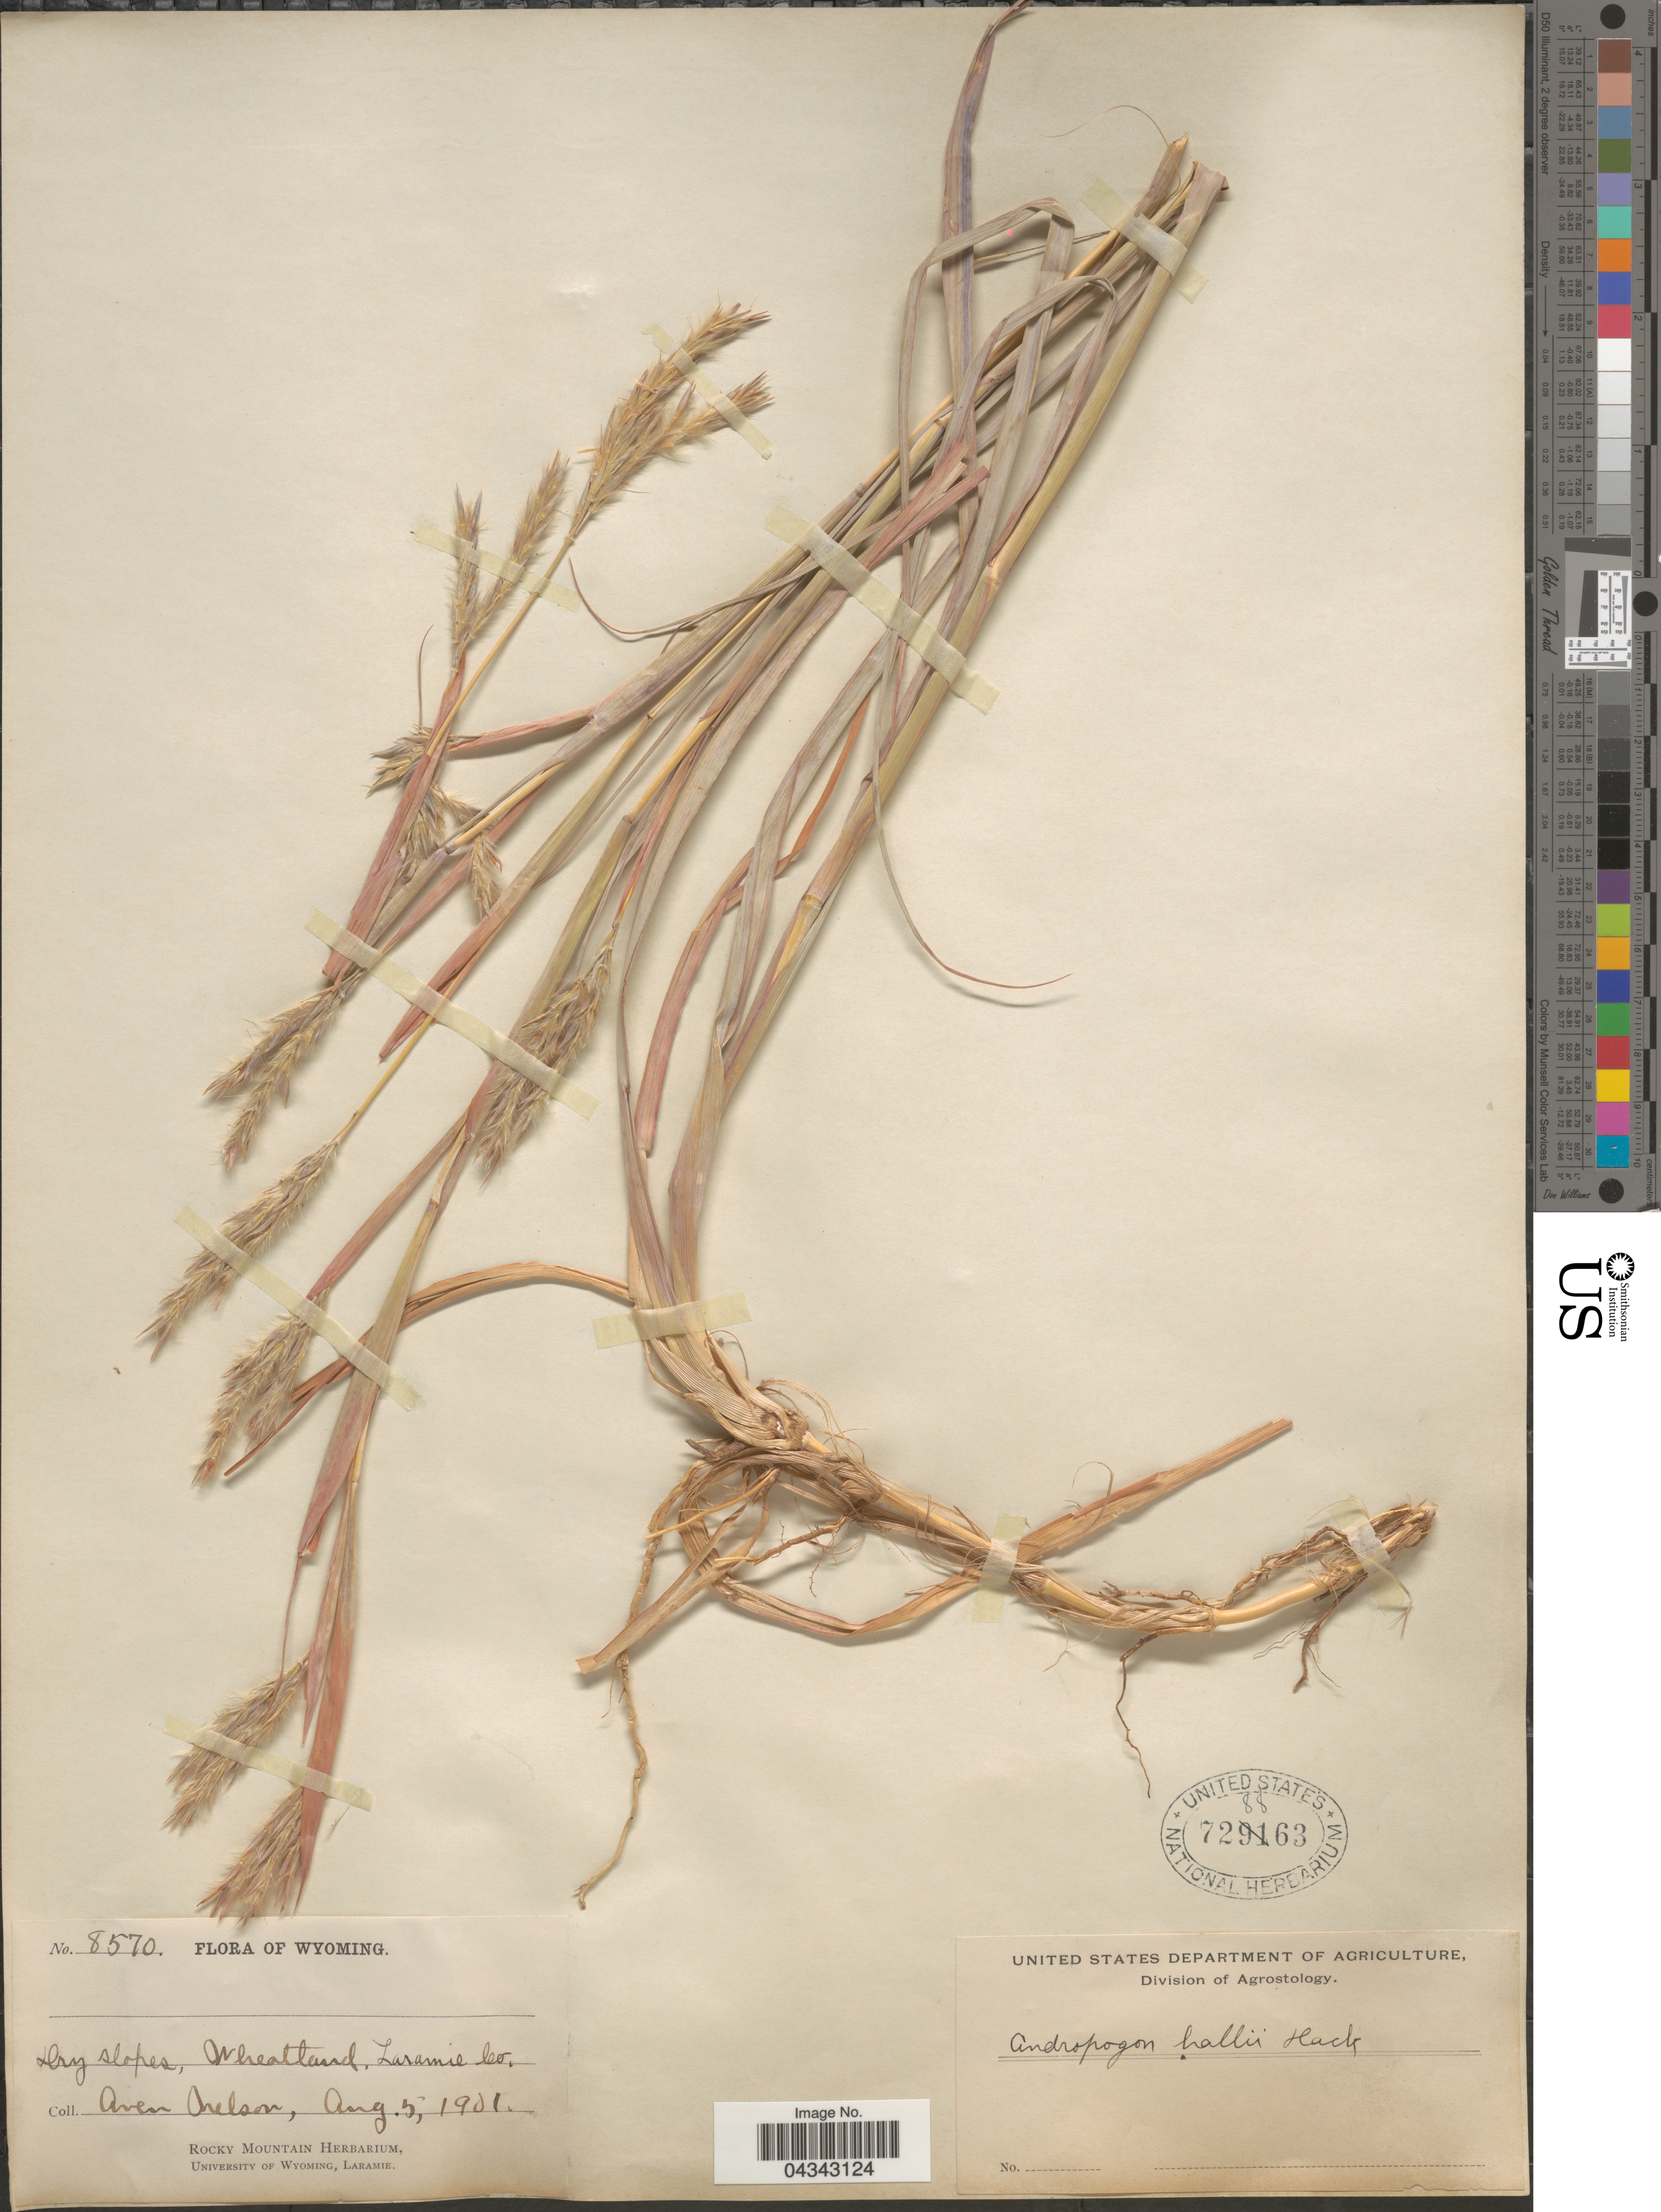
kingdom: Plantae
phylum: Tracheophyta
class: Liliopsida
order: Poales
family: Poaceae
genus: Andropogon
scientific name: Andropogon gerardii subsp. hallii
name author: (Hack.) Wipff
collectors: A. Nelson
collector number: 8570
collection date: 1901-08-05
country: United States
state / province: Wyoming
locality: Dry slopes, Wheatland, Laramie Co.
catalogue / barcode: US 728863